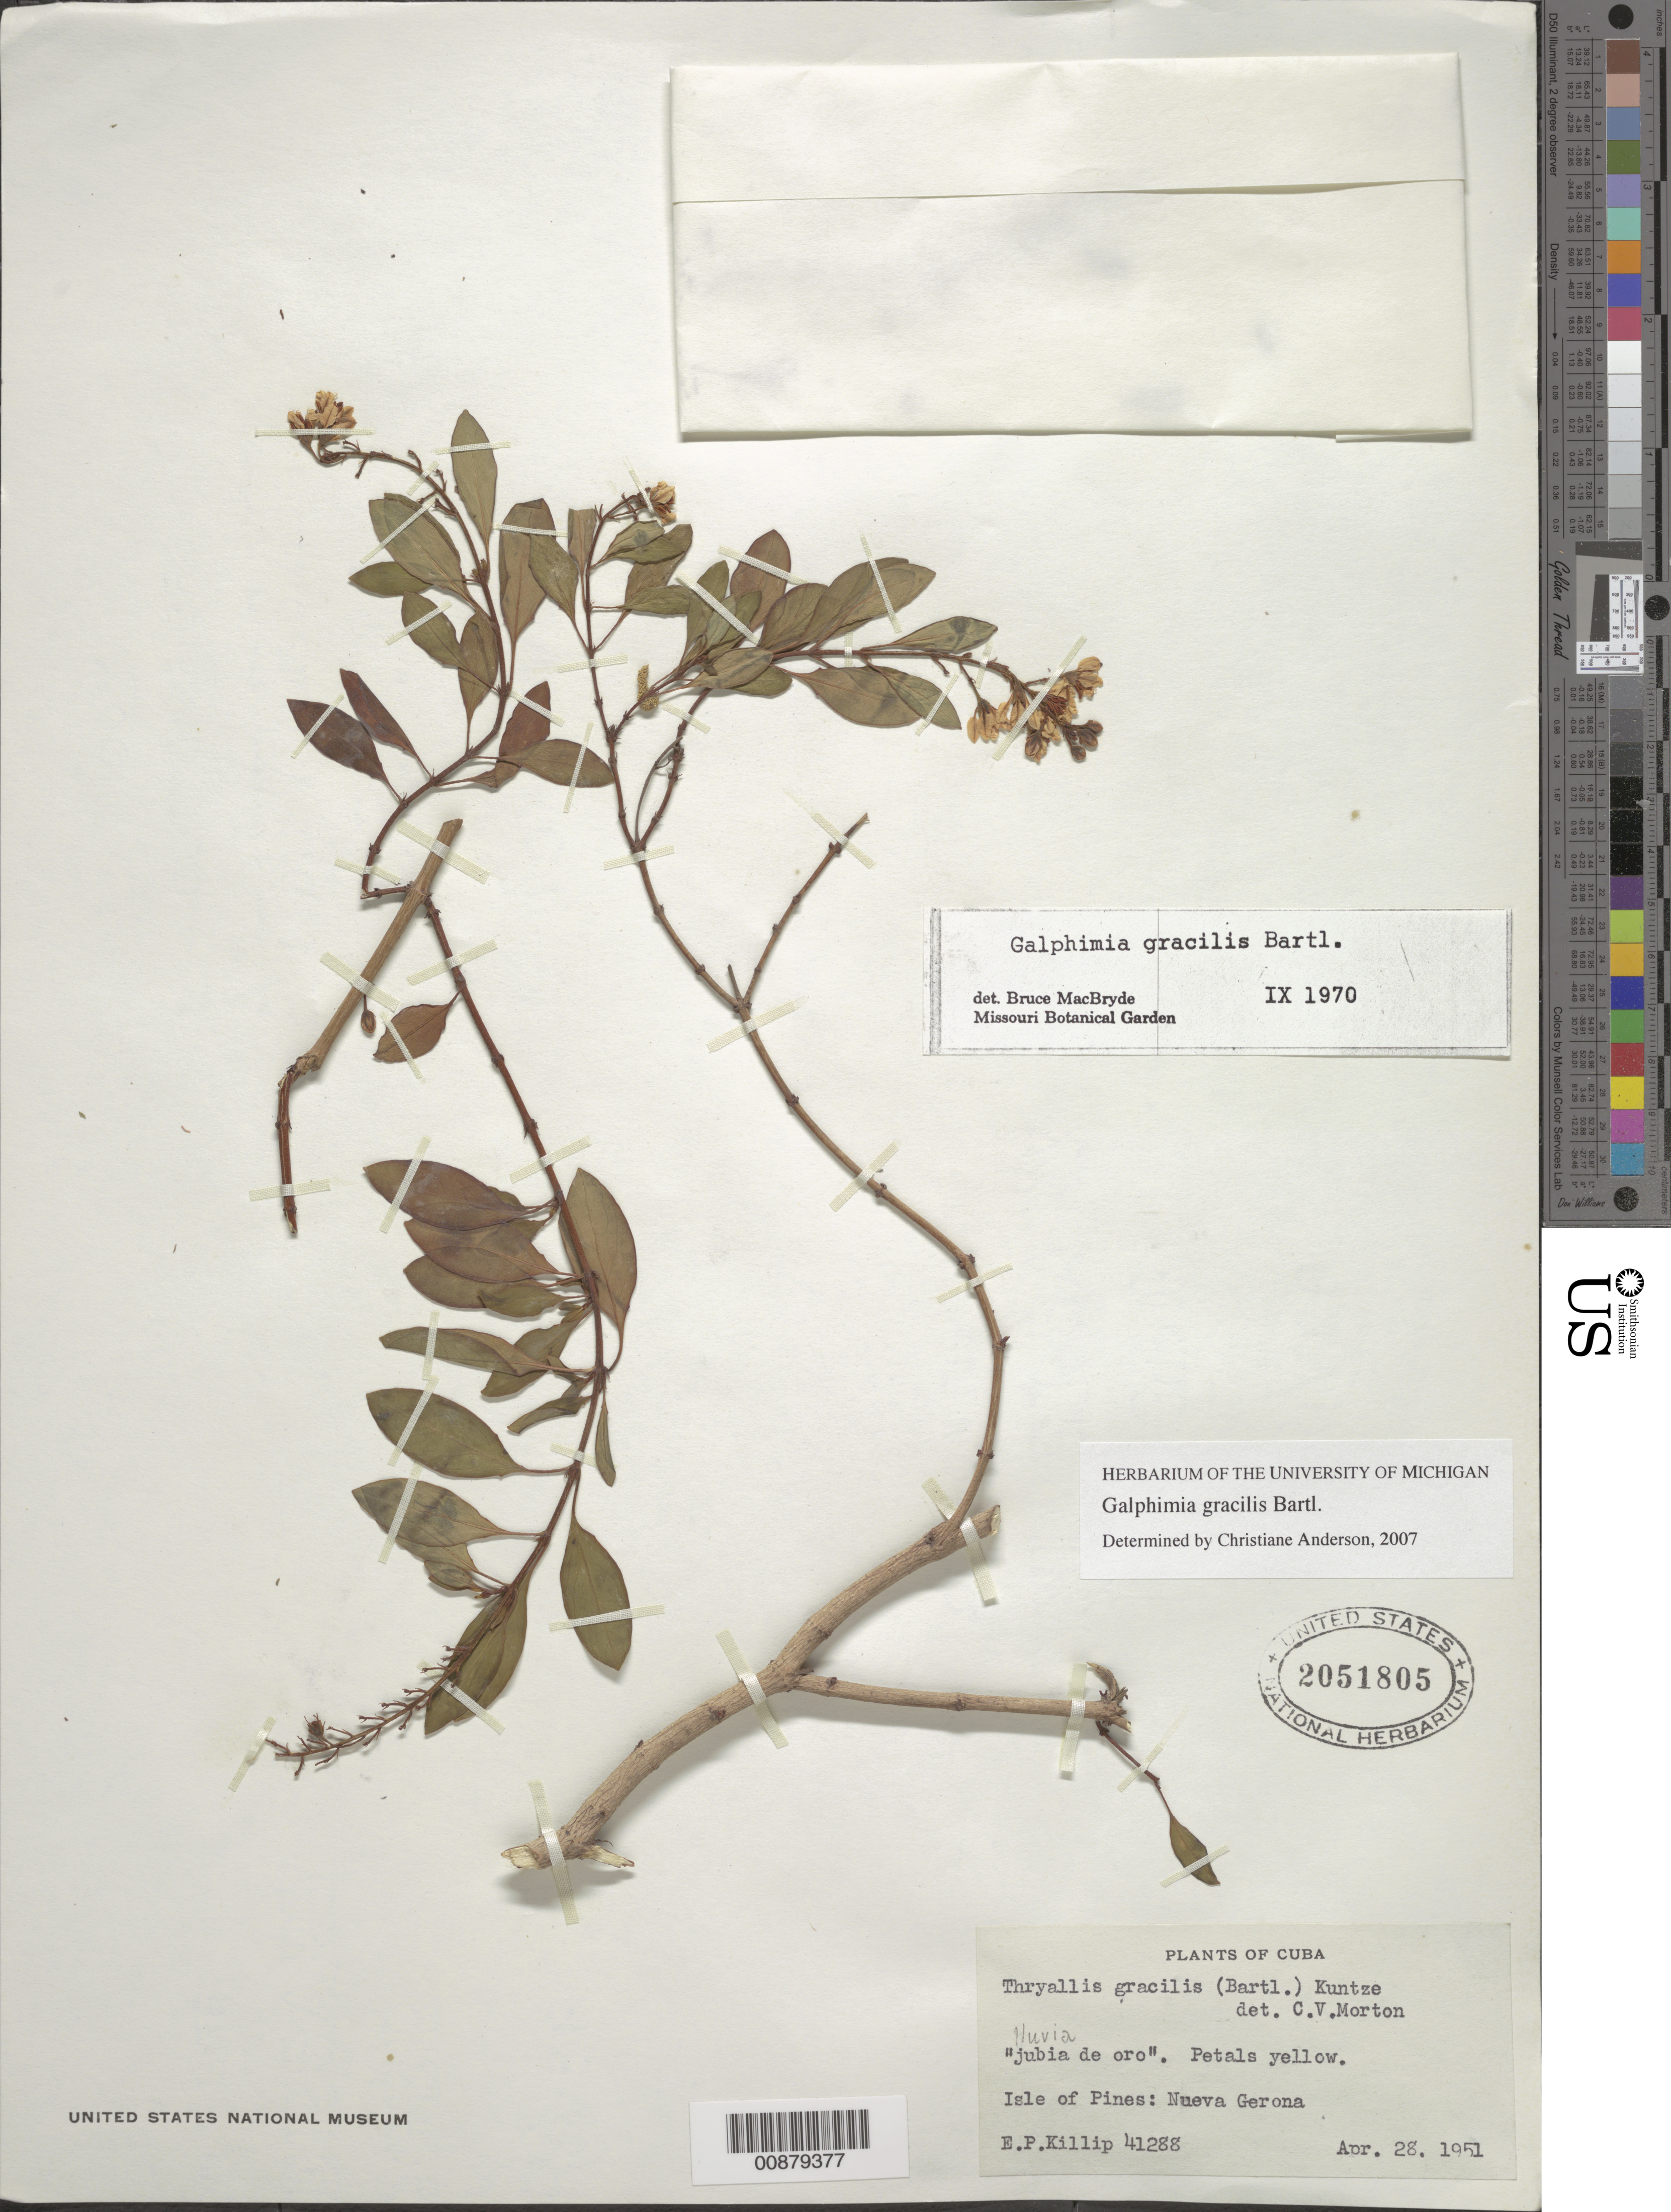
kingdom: Plantae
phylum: Tracheophyta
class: Magnoliopsida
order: Malpighiales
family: Malpighiaceae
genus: Galphimia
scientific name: Galphimia gracilis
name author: Bartl.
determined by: Anderson, C.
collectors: E. P. Killip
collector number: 41288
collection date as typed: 28 Apr 1951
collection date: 1951-04-28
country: Cuba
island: Isla de la Juventud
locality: Isle of Pines: Nueva Gerona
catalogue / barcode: US 2051805